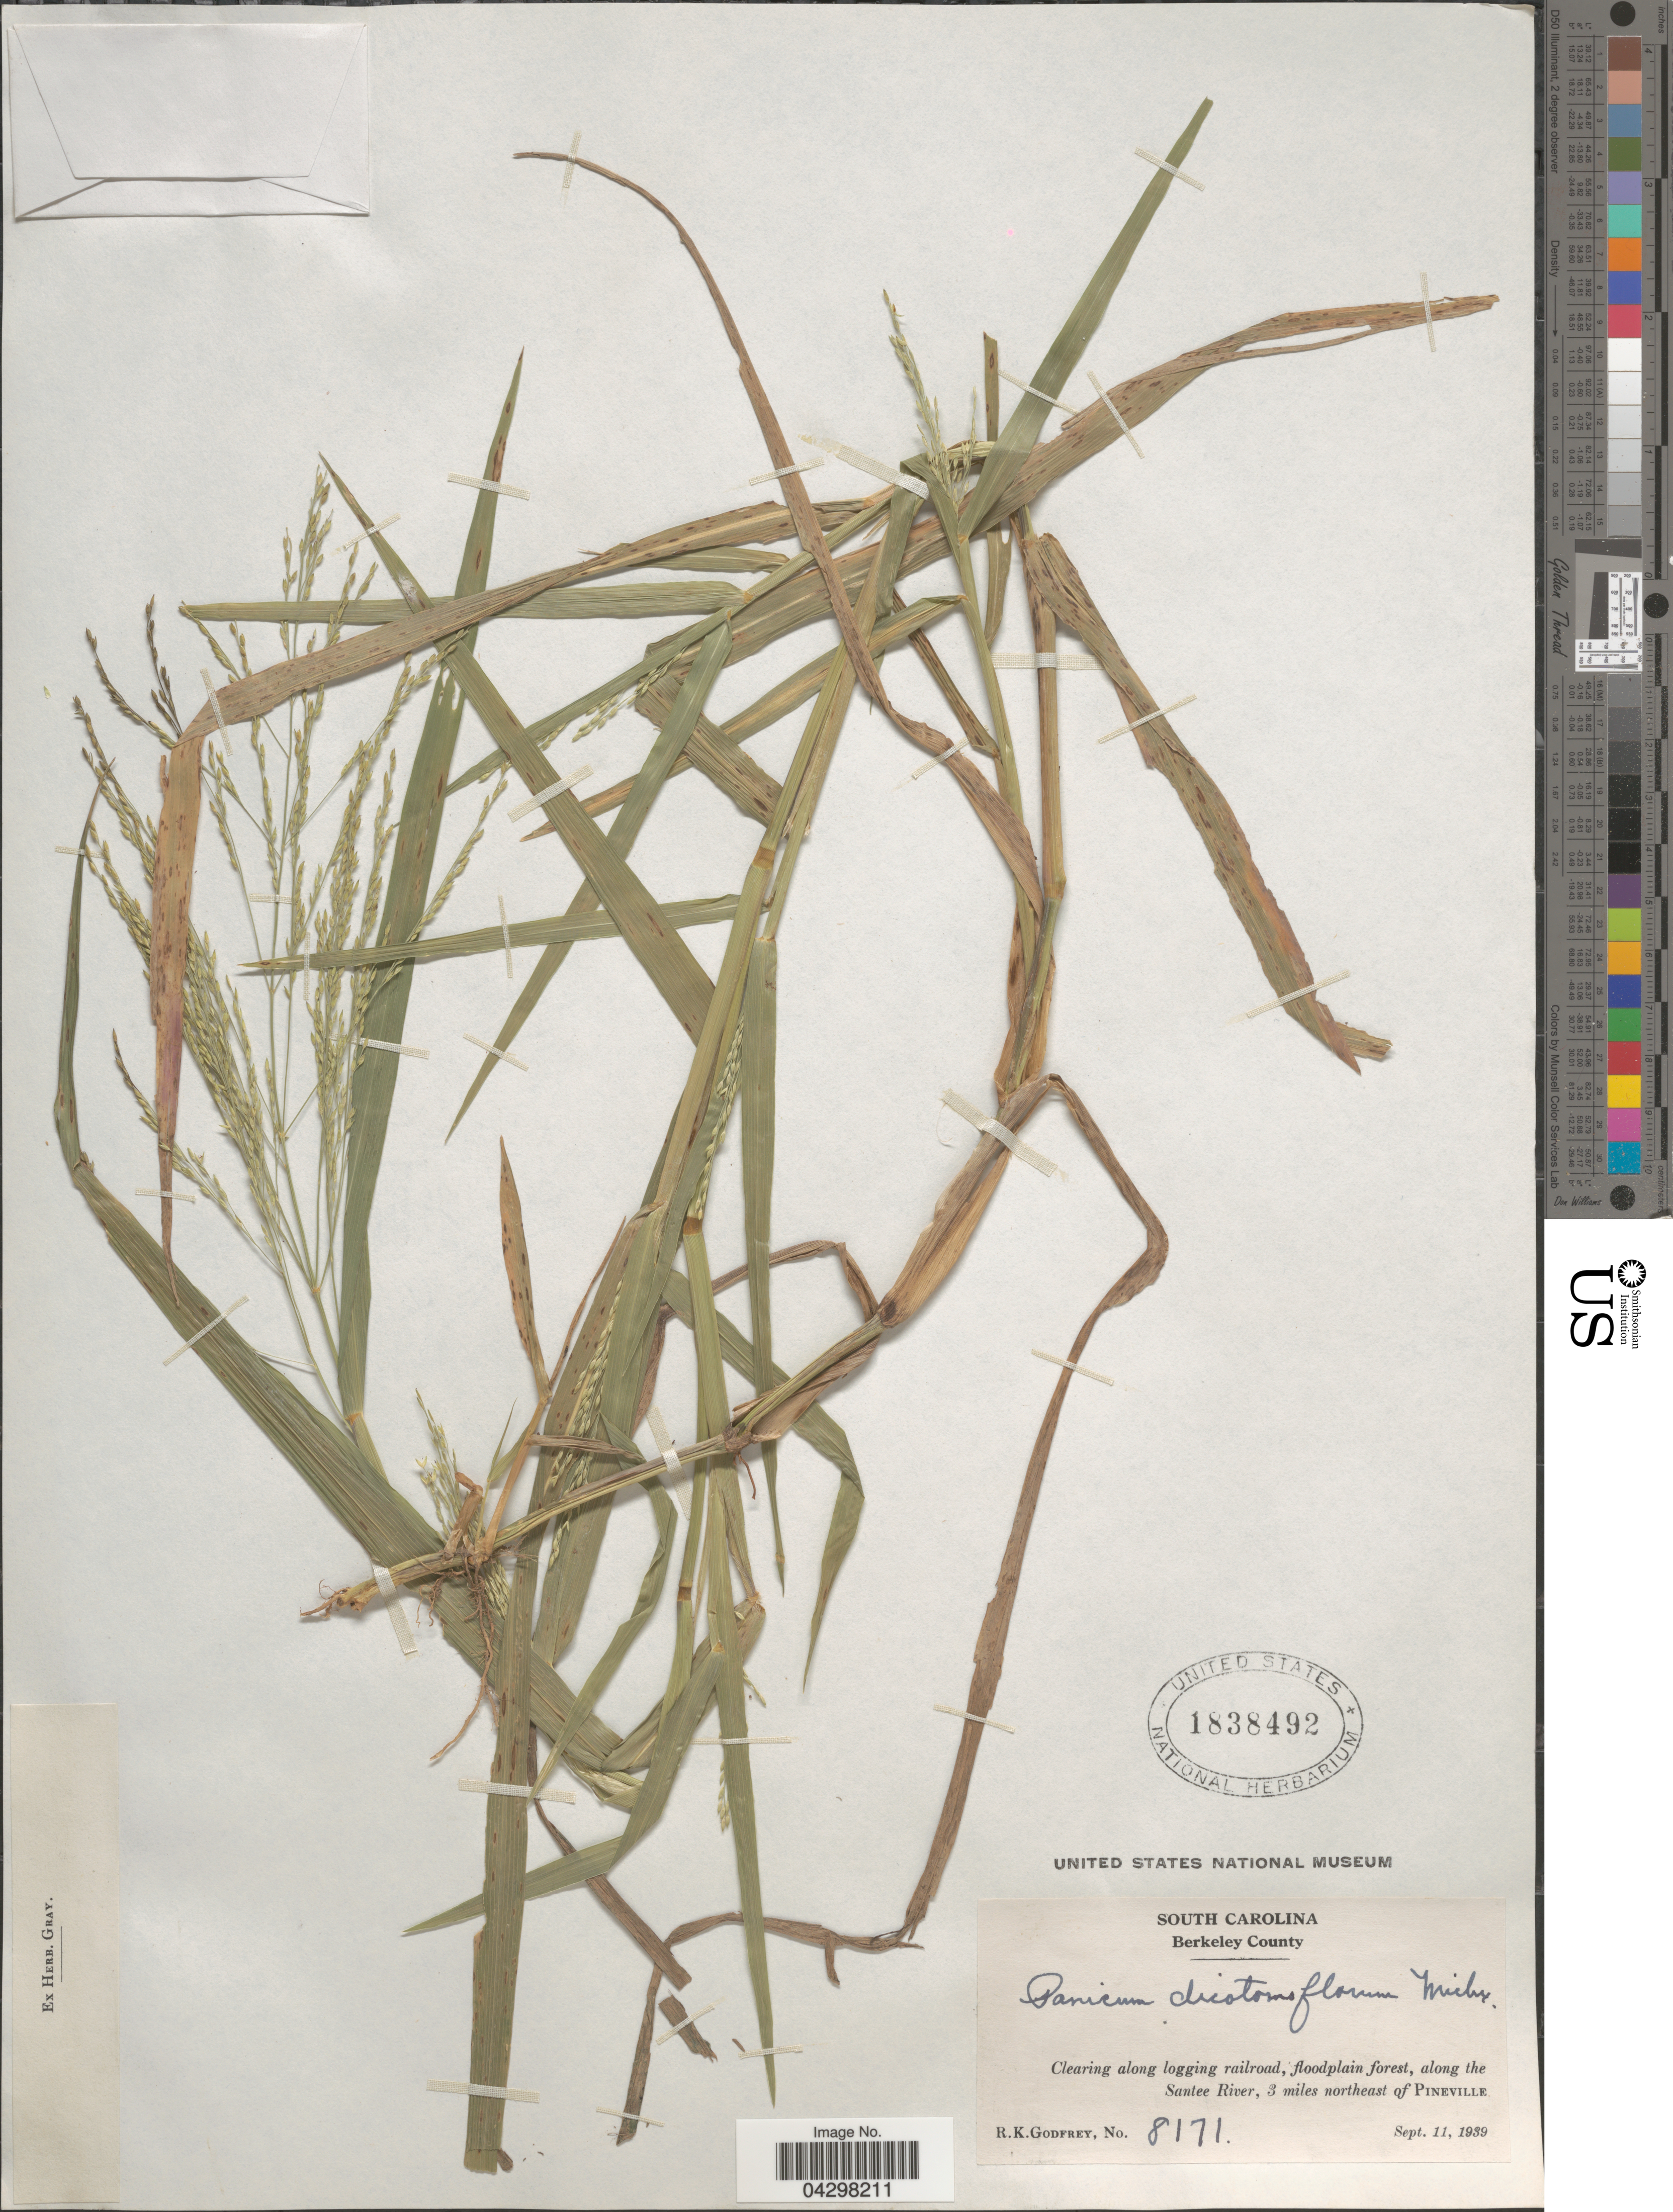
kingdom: Plantae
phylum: Tracheophyta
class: Liliopsida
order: Poales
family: Poaceae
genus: Panicum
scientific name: Panicum dichotomiflorum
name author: Michx.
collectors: R. K. Godfrey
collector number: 8171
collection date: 1939-09-11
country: United States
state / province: South Carolina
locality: Berkeley County. Clearing along logging railroad, floodplain forest, along the Santee River, 3 miles northeast of Pineville.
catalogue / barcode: US 1838492